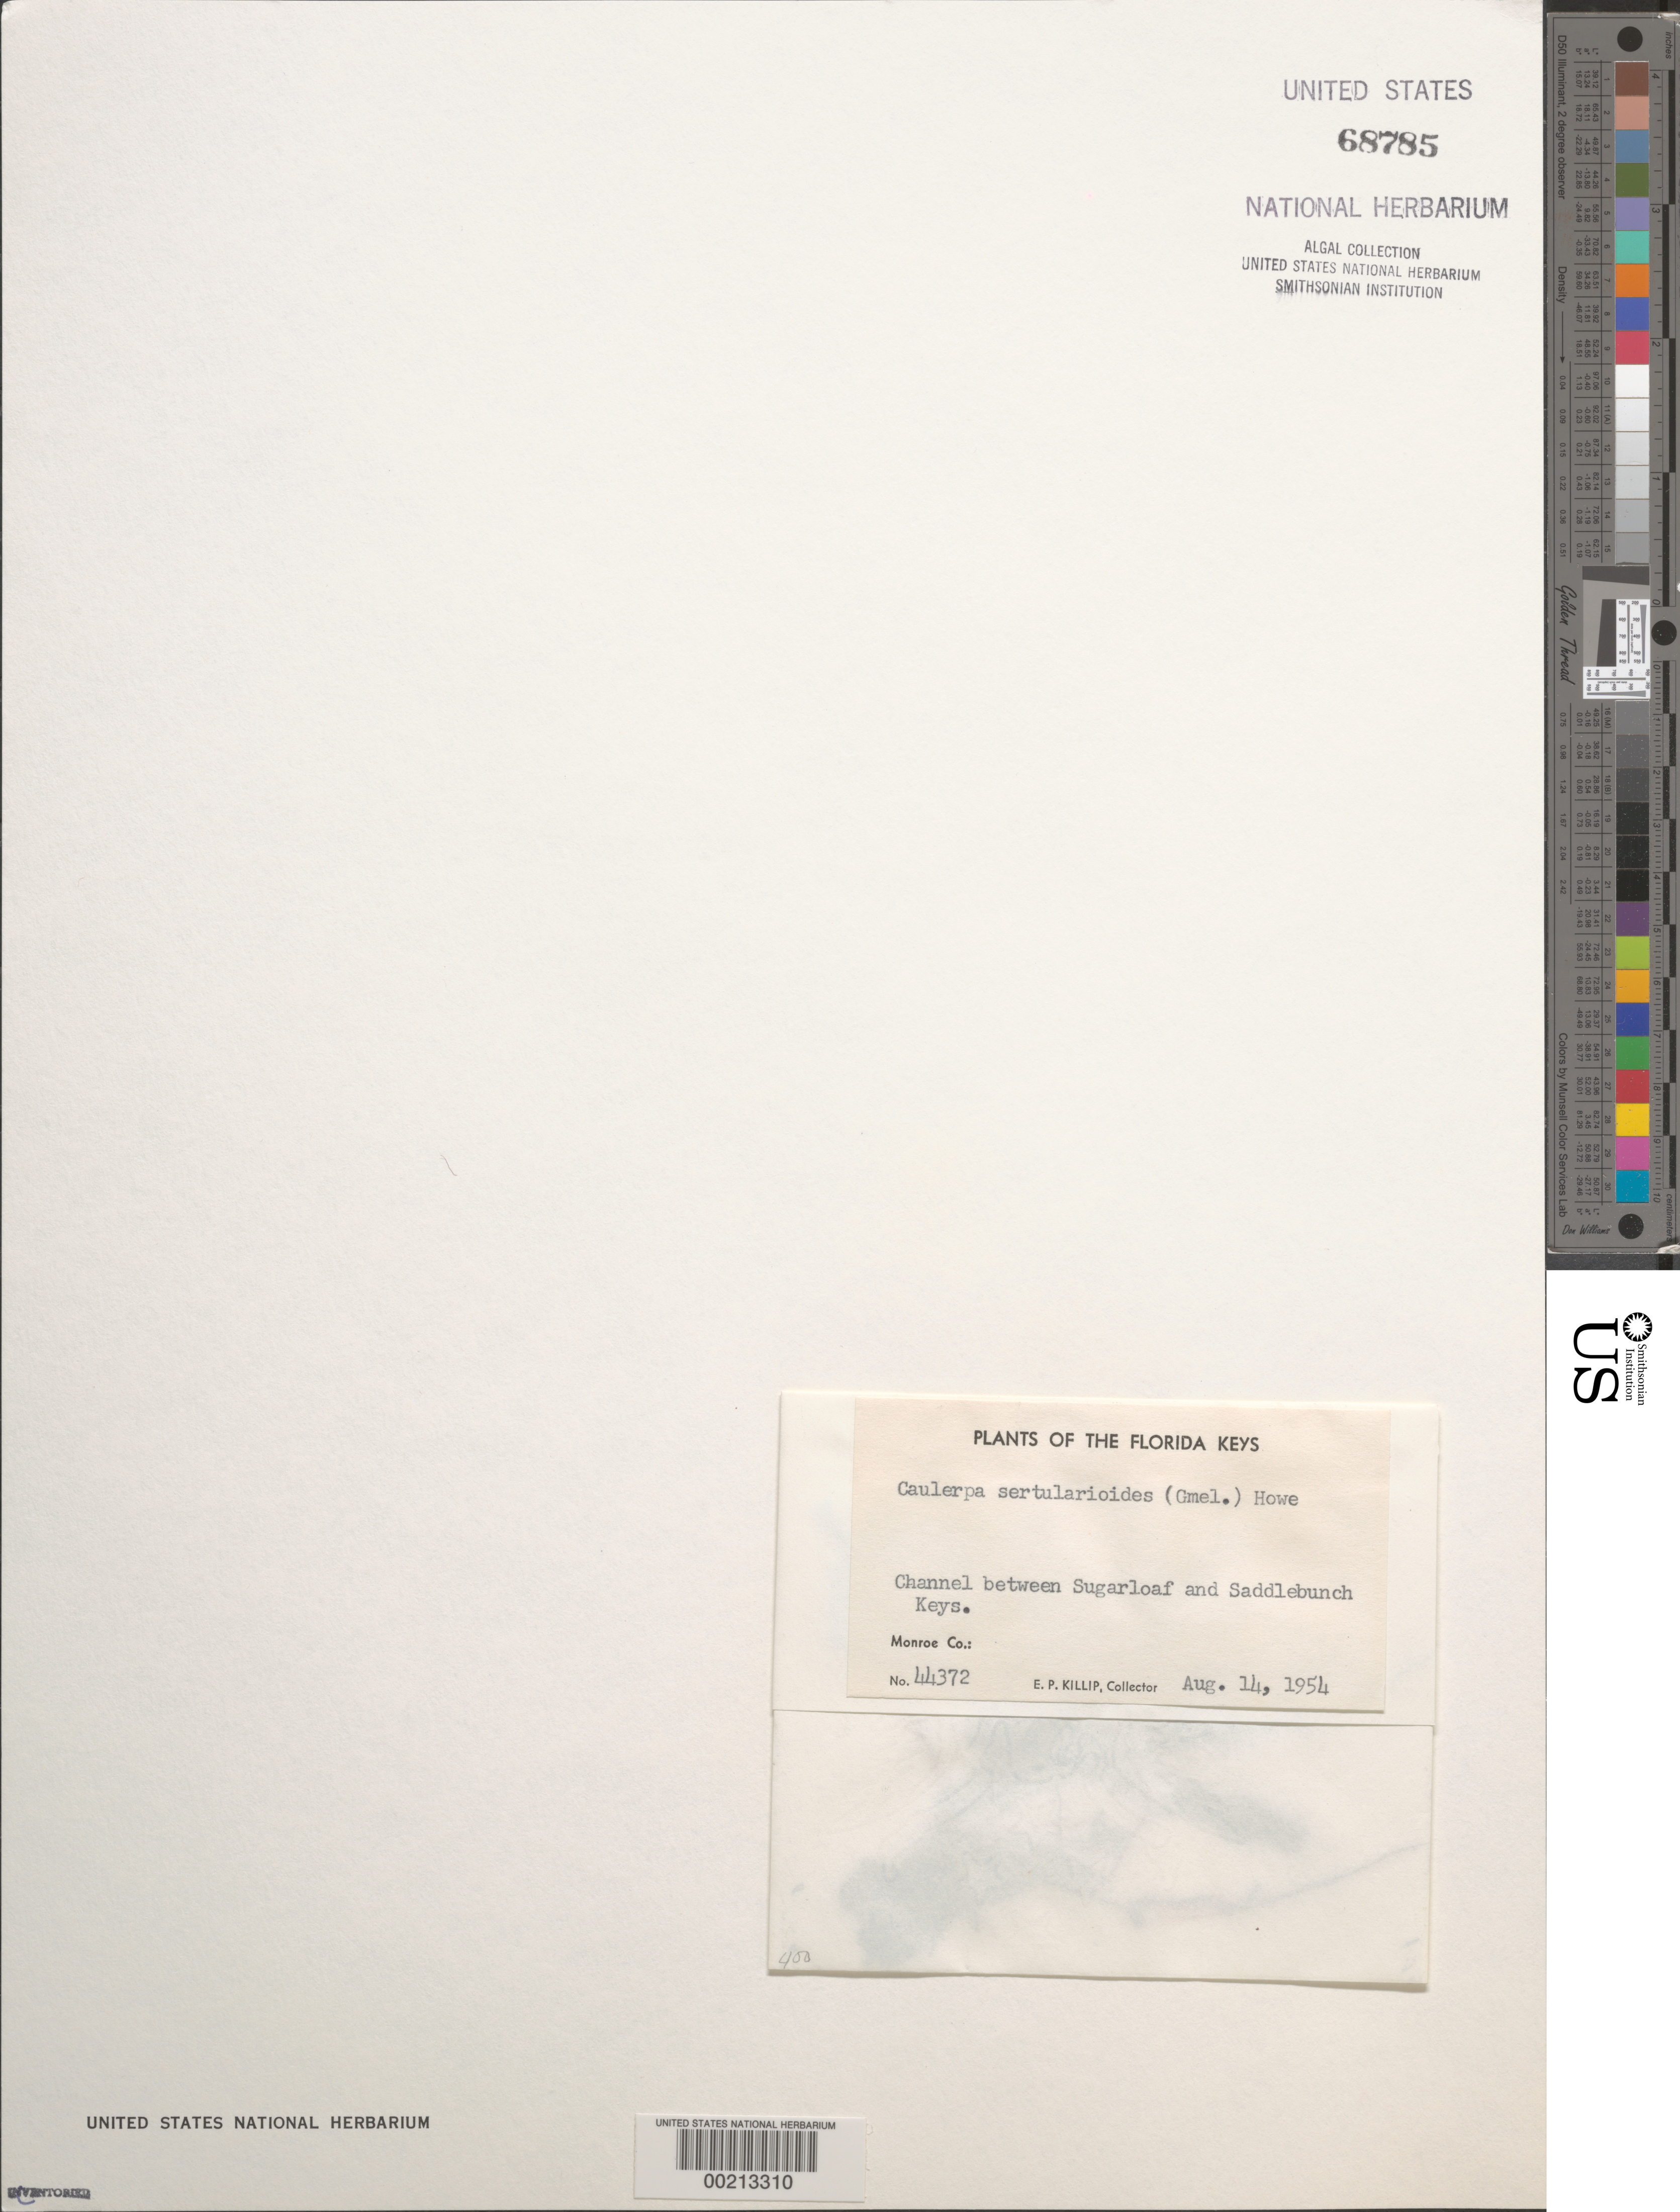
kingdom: Plantae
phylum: Chlorophyta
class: Ulvophyceae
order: Bryopsidales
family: Caulerpaceae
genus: Caulerpa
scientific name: Caulerpa sertularioides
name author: (S.G. Gmel.) M. Howe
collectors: E. P. Killip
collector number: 44372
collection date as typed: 14 Aug 1954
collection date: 1954-08-14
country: United States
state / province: Florida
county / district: Monroe County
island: Florida Keys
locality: Channel between Sugarloaf Key and Saddlebunch Key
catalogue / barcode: US 68785